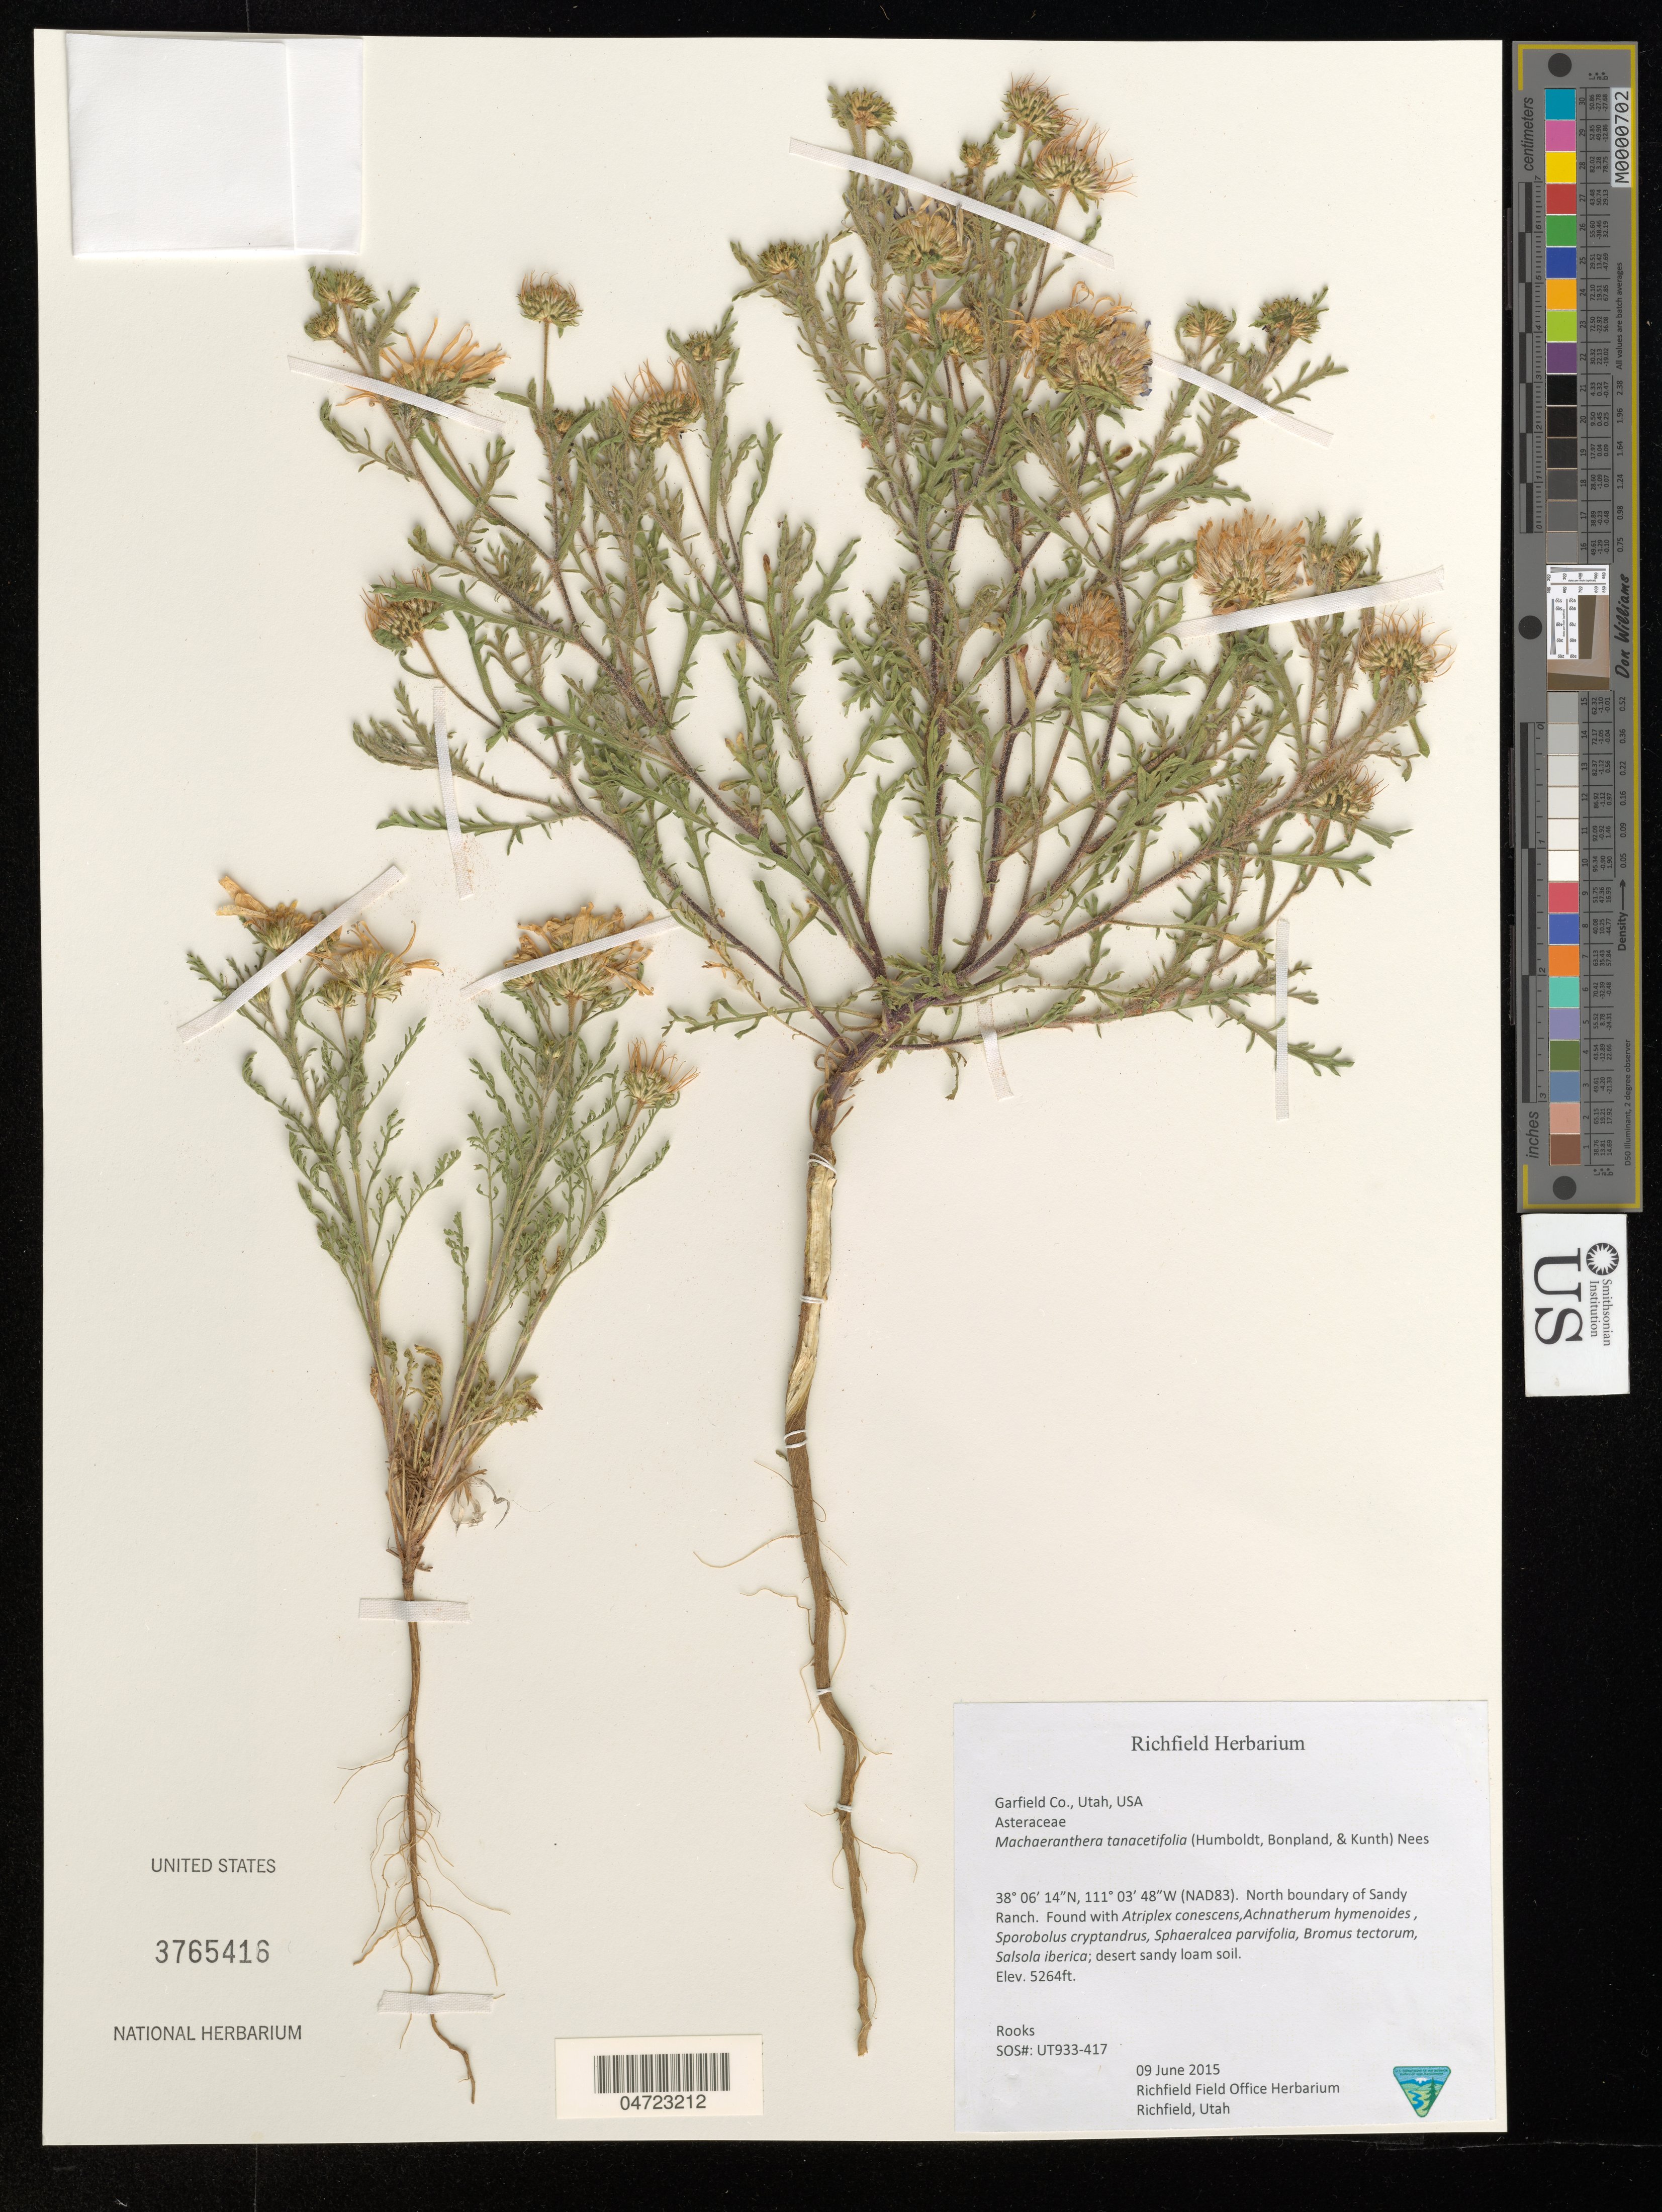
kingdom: Plantae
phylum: Tracheophyta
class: Magnoliopsida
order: Asterales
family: Asteraceae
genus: Machaeranthera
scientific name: Machaeranthera tanacetifolia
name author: (Kunth) Nees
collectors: -. Rooks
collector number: UT933-417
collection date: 2015-06-09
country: United States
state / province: Utah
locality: Garfield Co. North boundary of Sandy Ranch.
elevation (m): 1604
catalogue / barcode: US 3765416